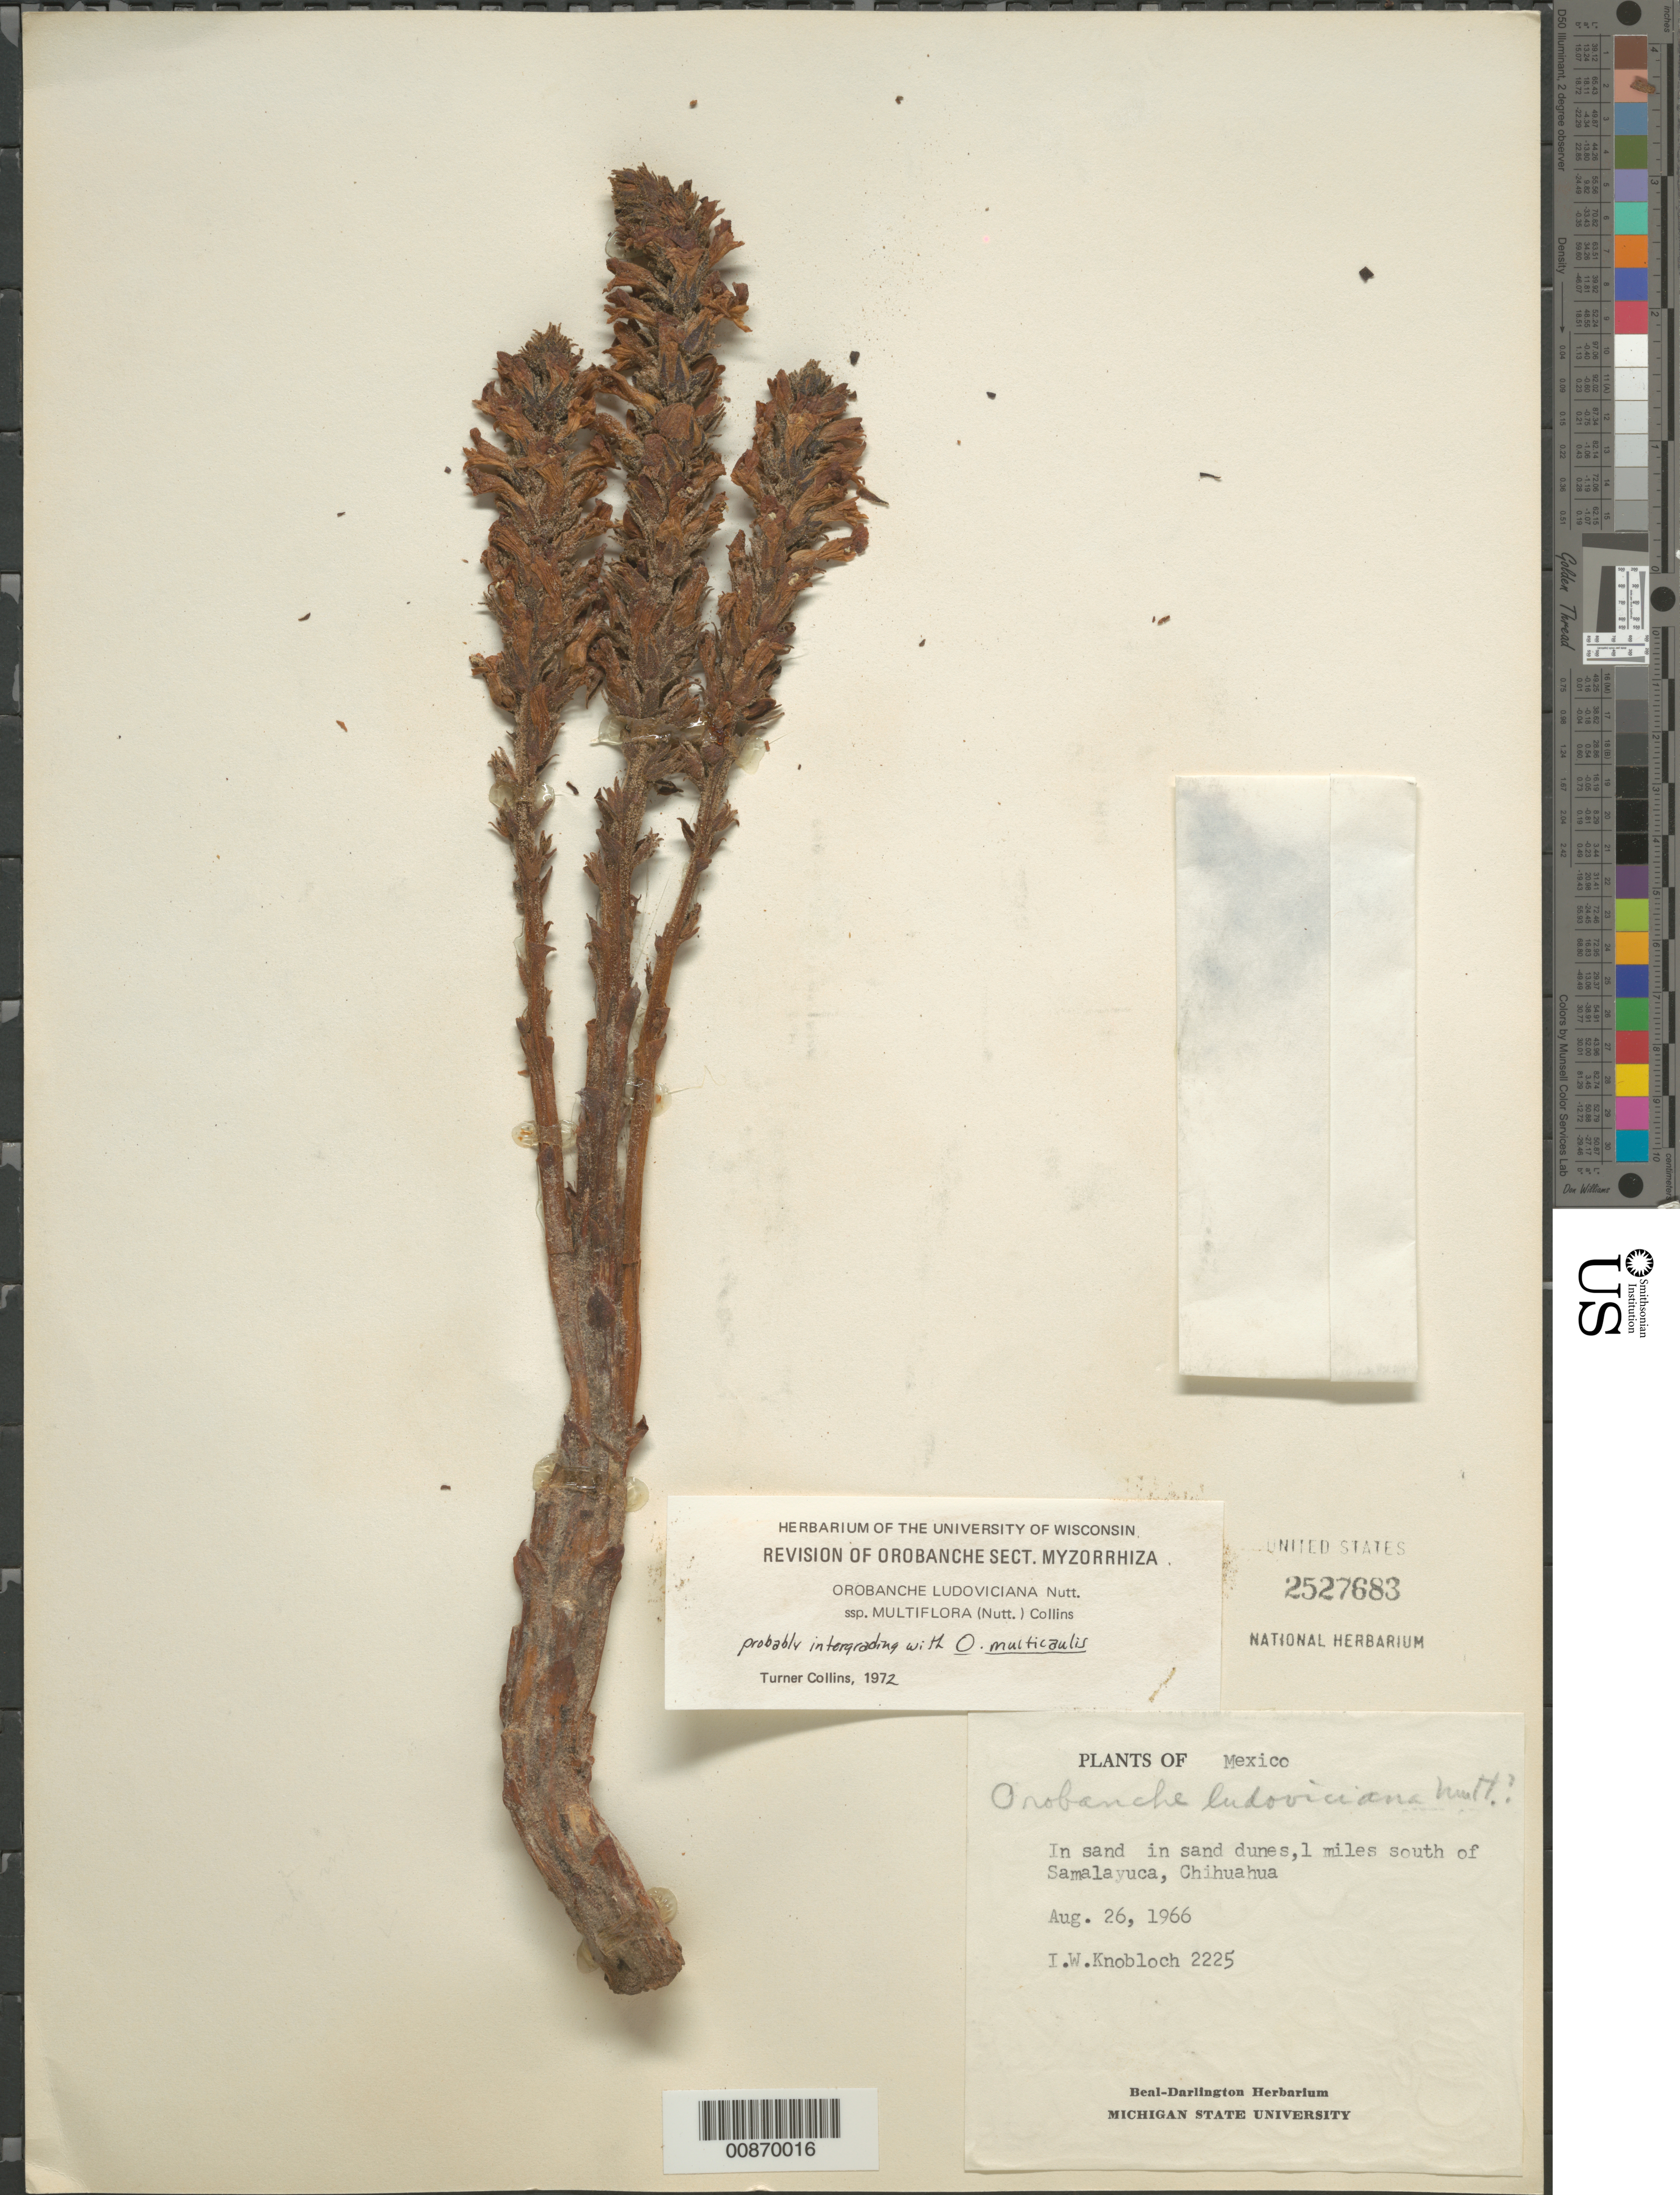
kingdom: Plantae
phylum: Tracheophyta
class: Magnoliopsida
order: Lamiales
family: Orobanchaceae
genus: Orobanche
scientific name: Orobanche ludoviciana subsp. multiflora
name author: Nutt.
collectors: I. W. Knobloch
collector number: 2225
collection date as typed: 26 Aug 1966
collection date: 1966-08-26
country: Mexico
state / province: Chihuahua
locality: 1 mile south of Samalayuca, Chihuahua.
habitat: In sand, in sand dunes.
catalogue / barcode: US 2527683